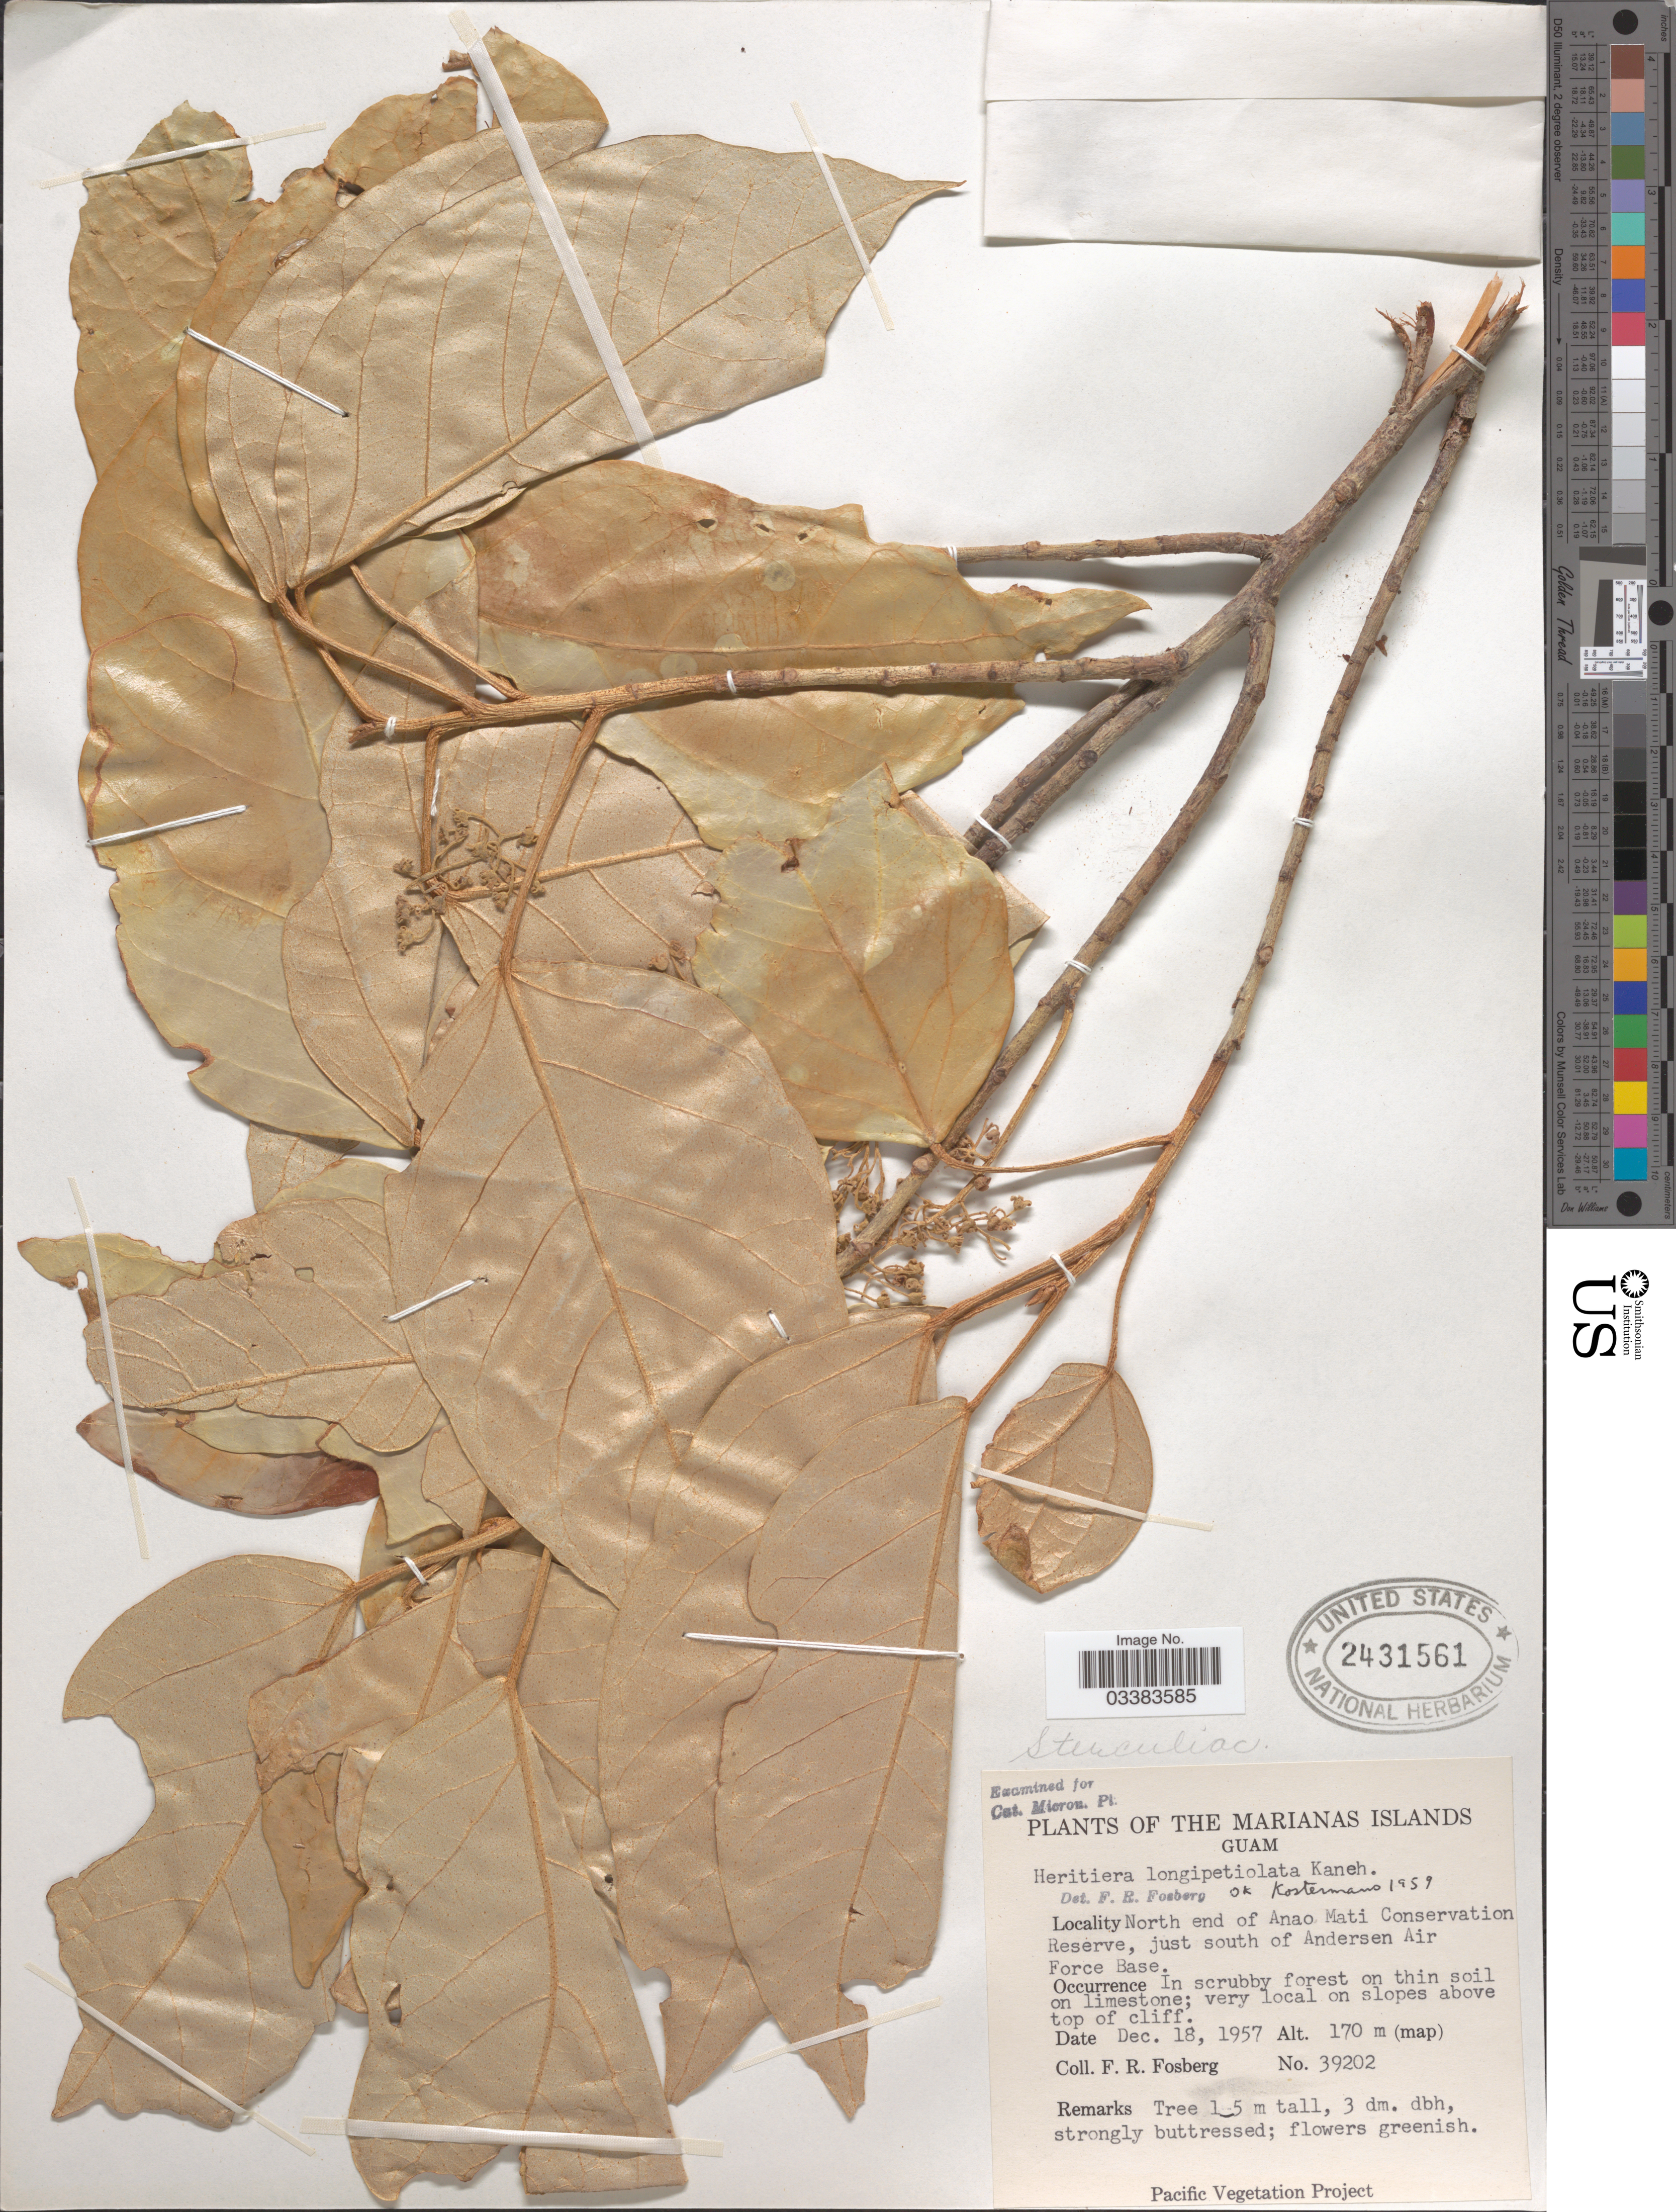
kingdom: Plantae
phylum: Tracheophyta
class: Magnoliopsida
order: Malvales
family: Malvaceae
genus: Heritiera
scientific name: Heritiera longipetiolata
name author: Kaneh.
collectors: F. R. Fosberg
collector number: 39202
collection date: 1957-12-18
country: Guam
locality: The Marianas Island. North end of Anao Mati Conservation Reserve, just south of Andersen Air Force Base.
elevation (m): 170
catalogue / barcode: US 2431561